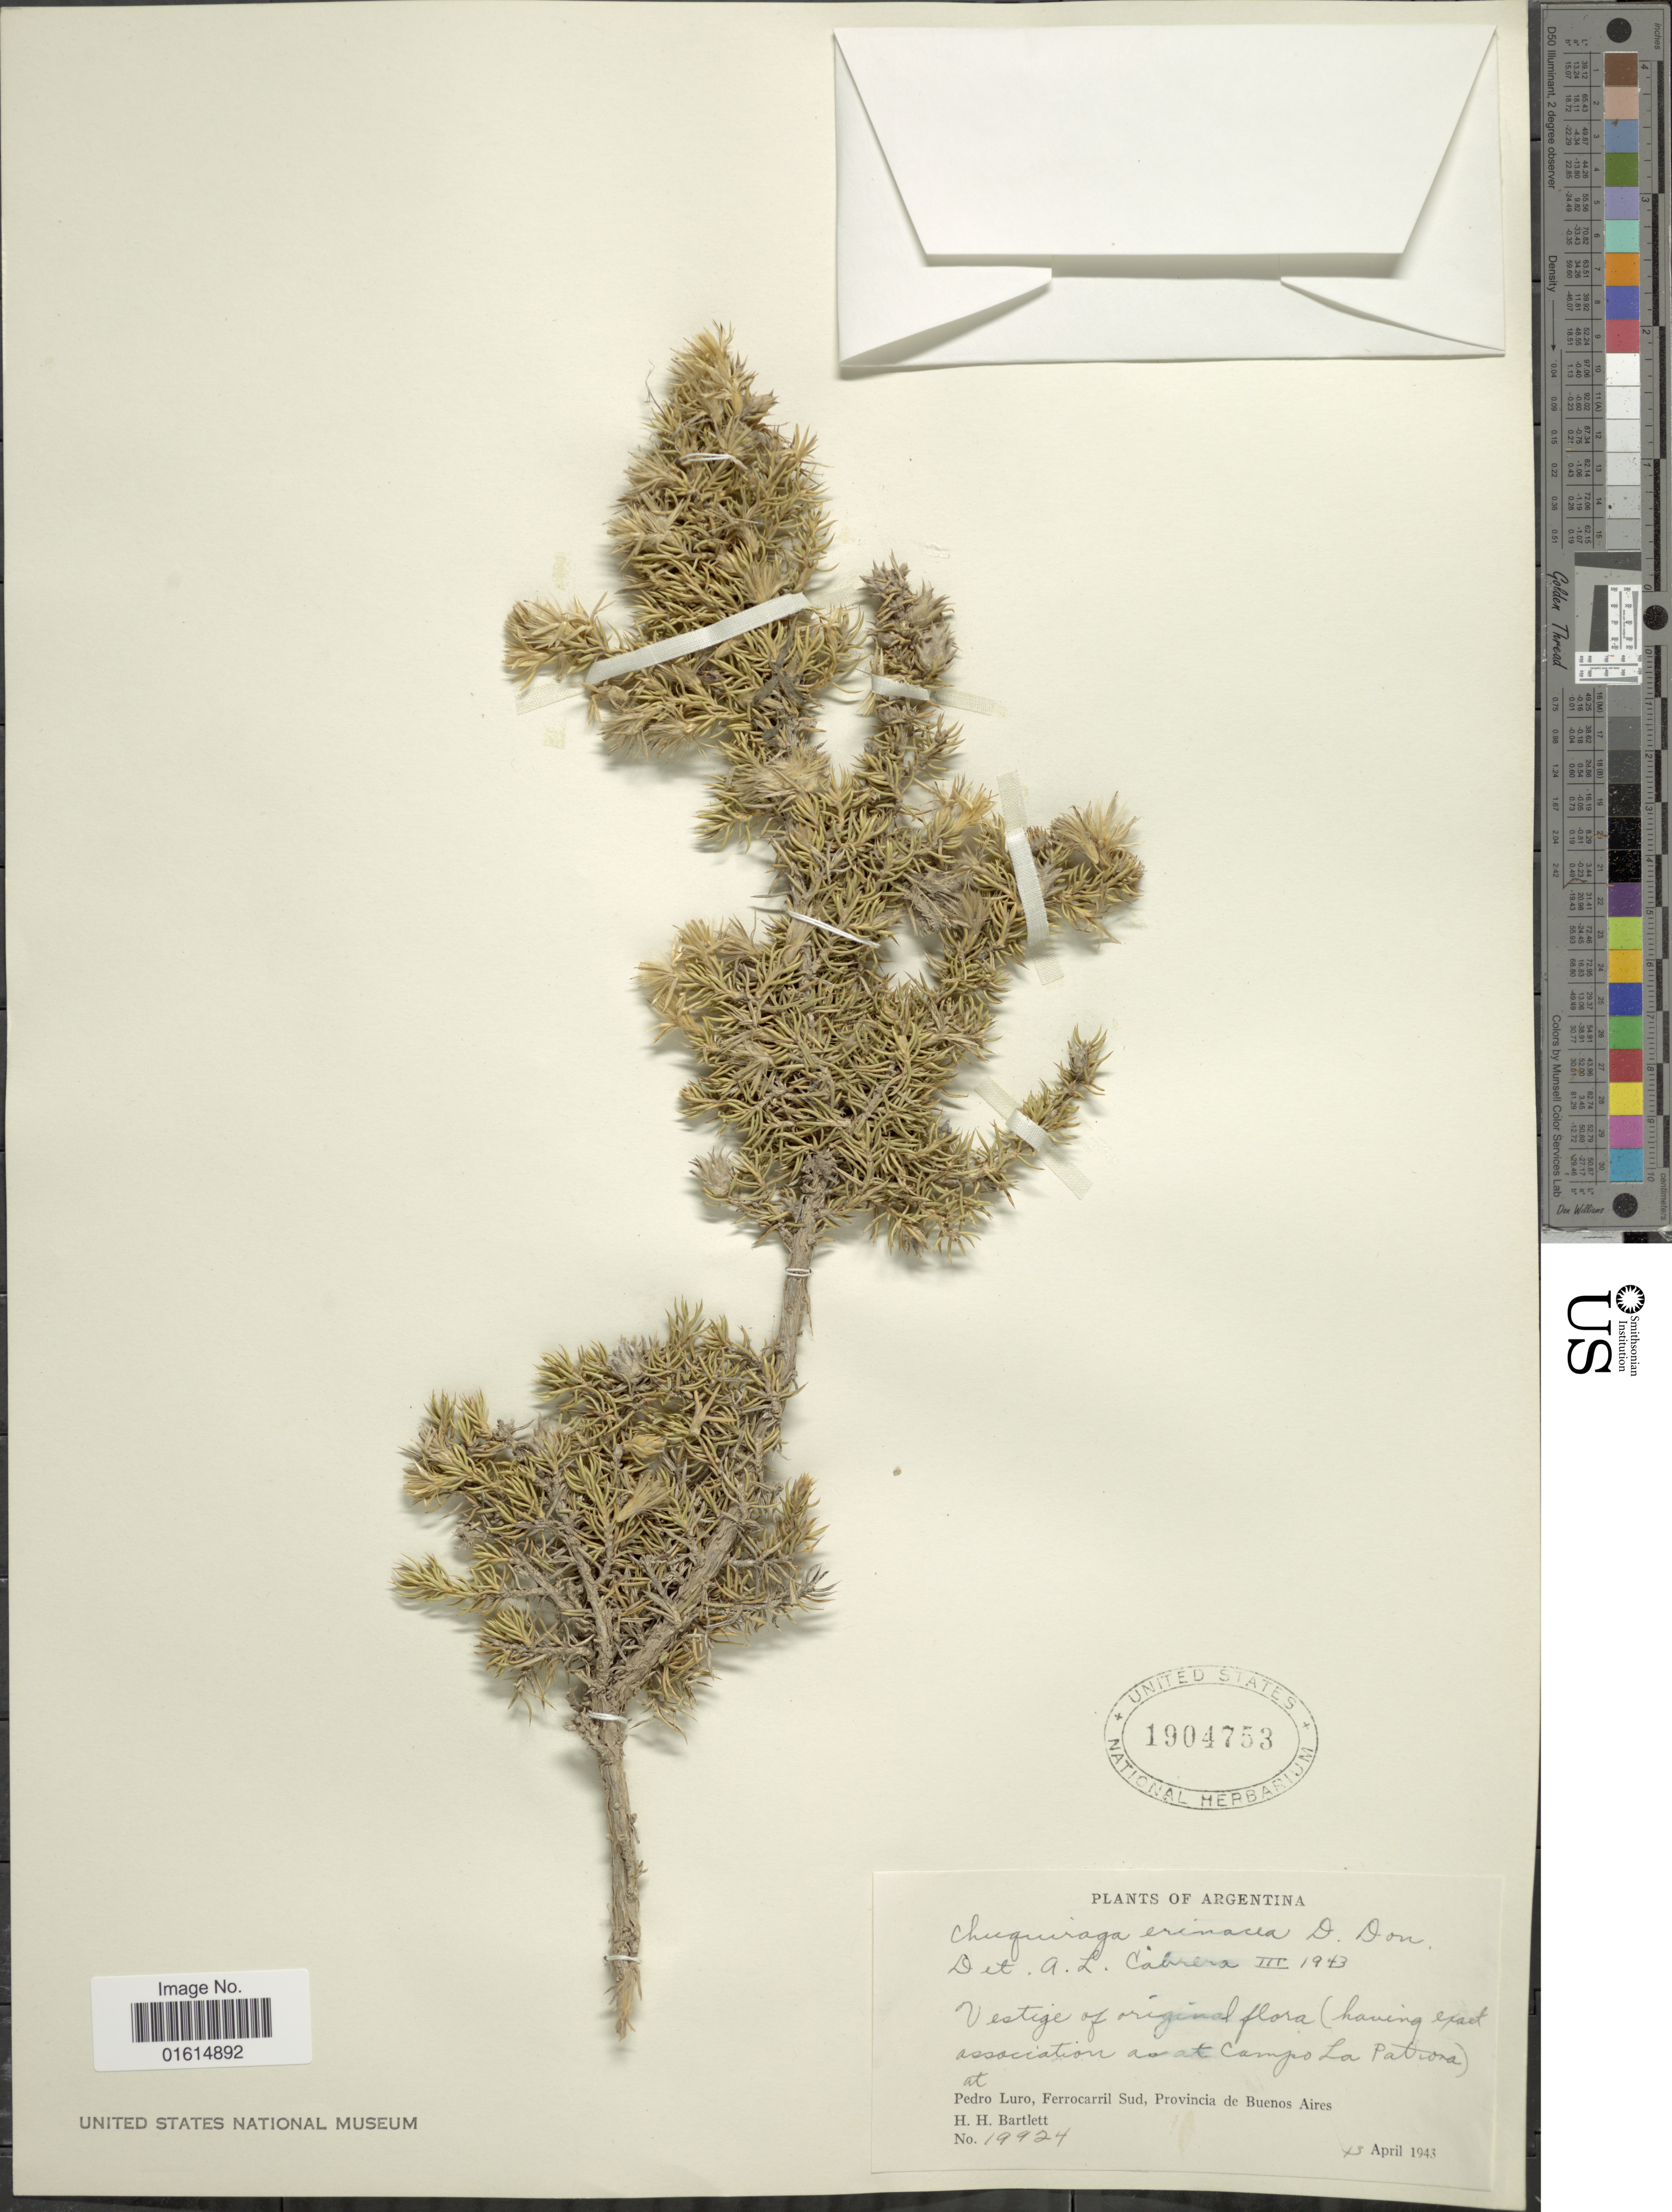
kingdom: Plantae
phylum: Tracheophyta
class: Magnoliopsida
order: Asterales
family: Asteraceae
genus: Chuquiraga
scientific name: Chuquiraga erinacea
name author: D. Don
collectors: H. H. Bartlett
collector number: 19924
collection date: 1943-04-13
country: Argentina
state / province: Buenos Aires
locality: Campo La Patrona, Pedro Luro, Ferrocarril Sud, Provincia de Buenos Aires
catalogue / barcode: US 1904753